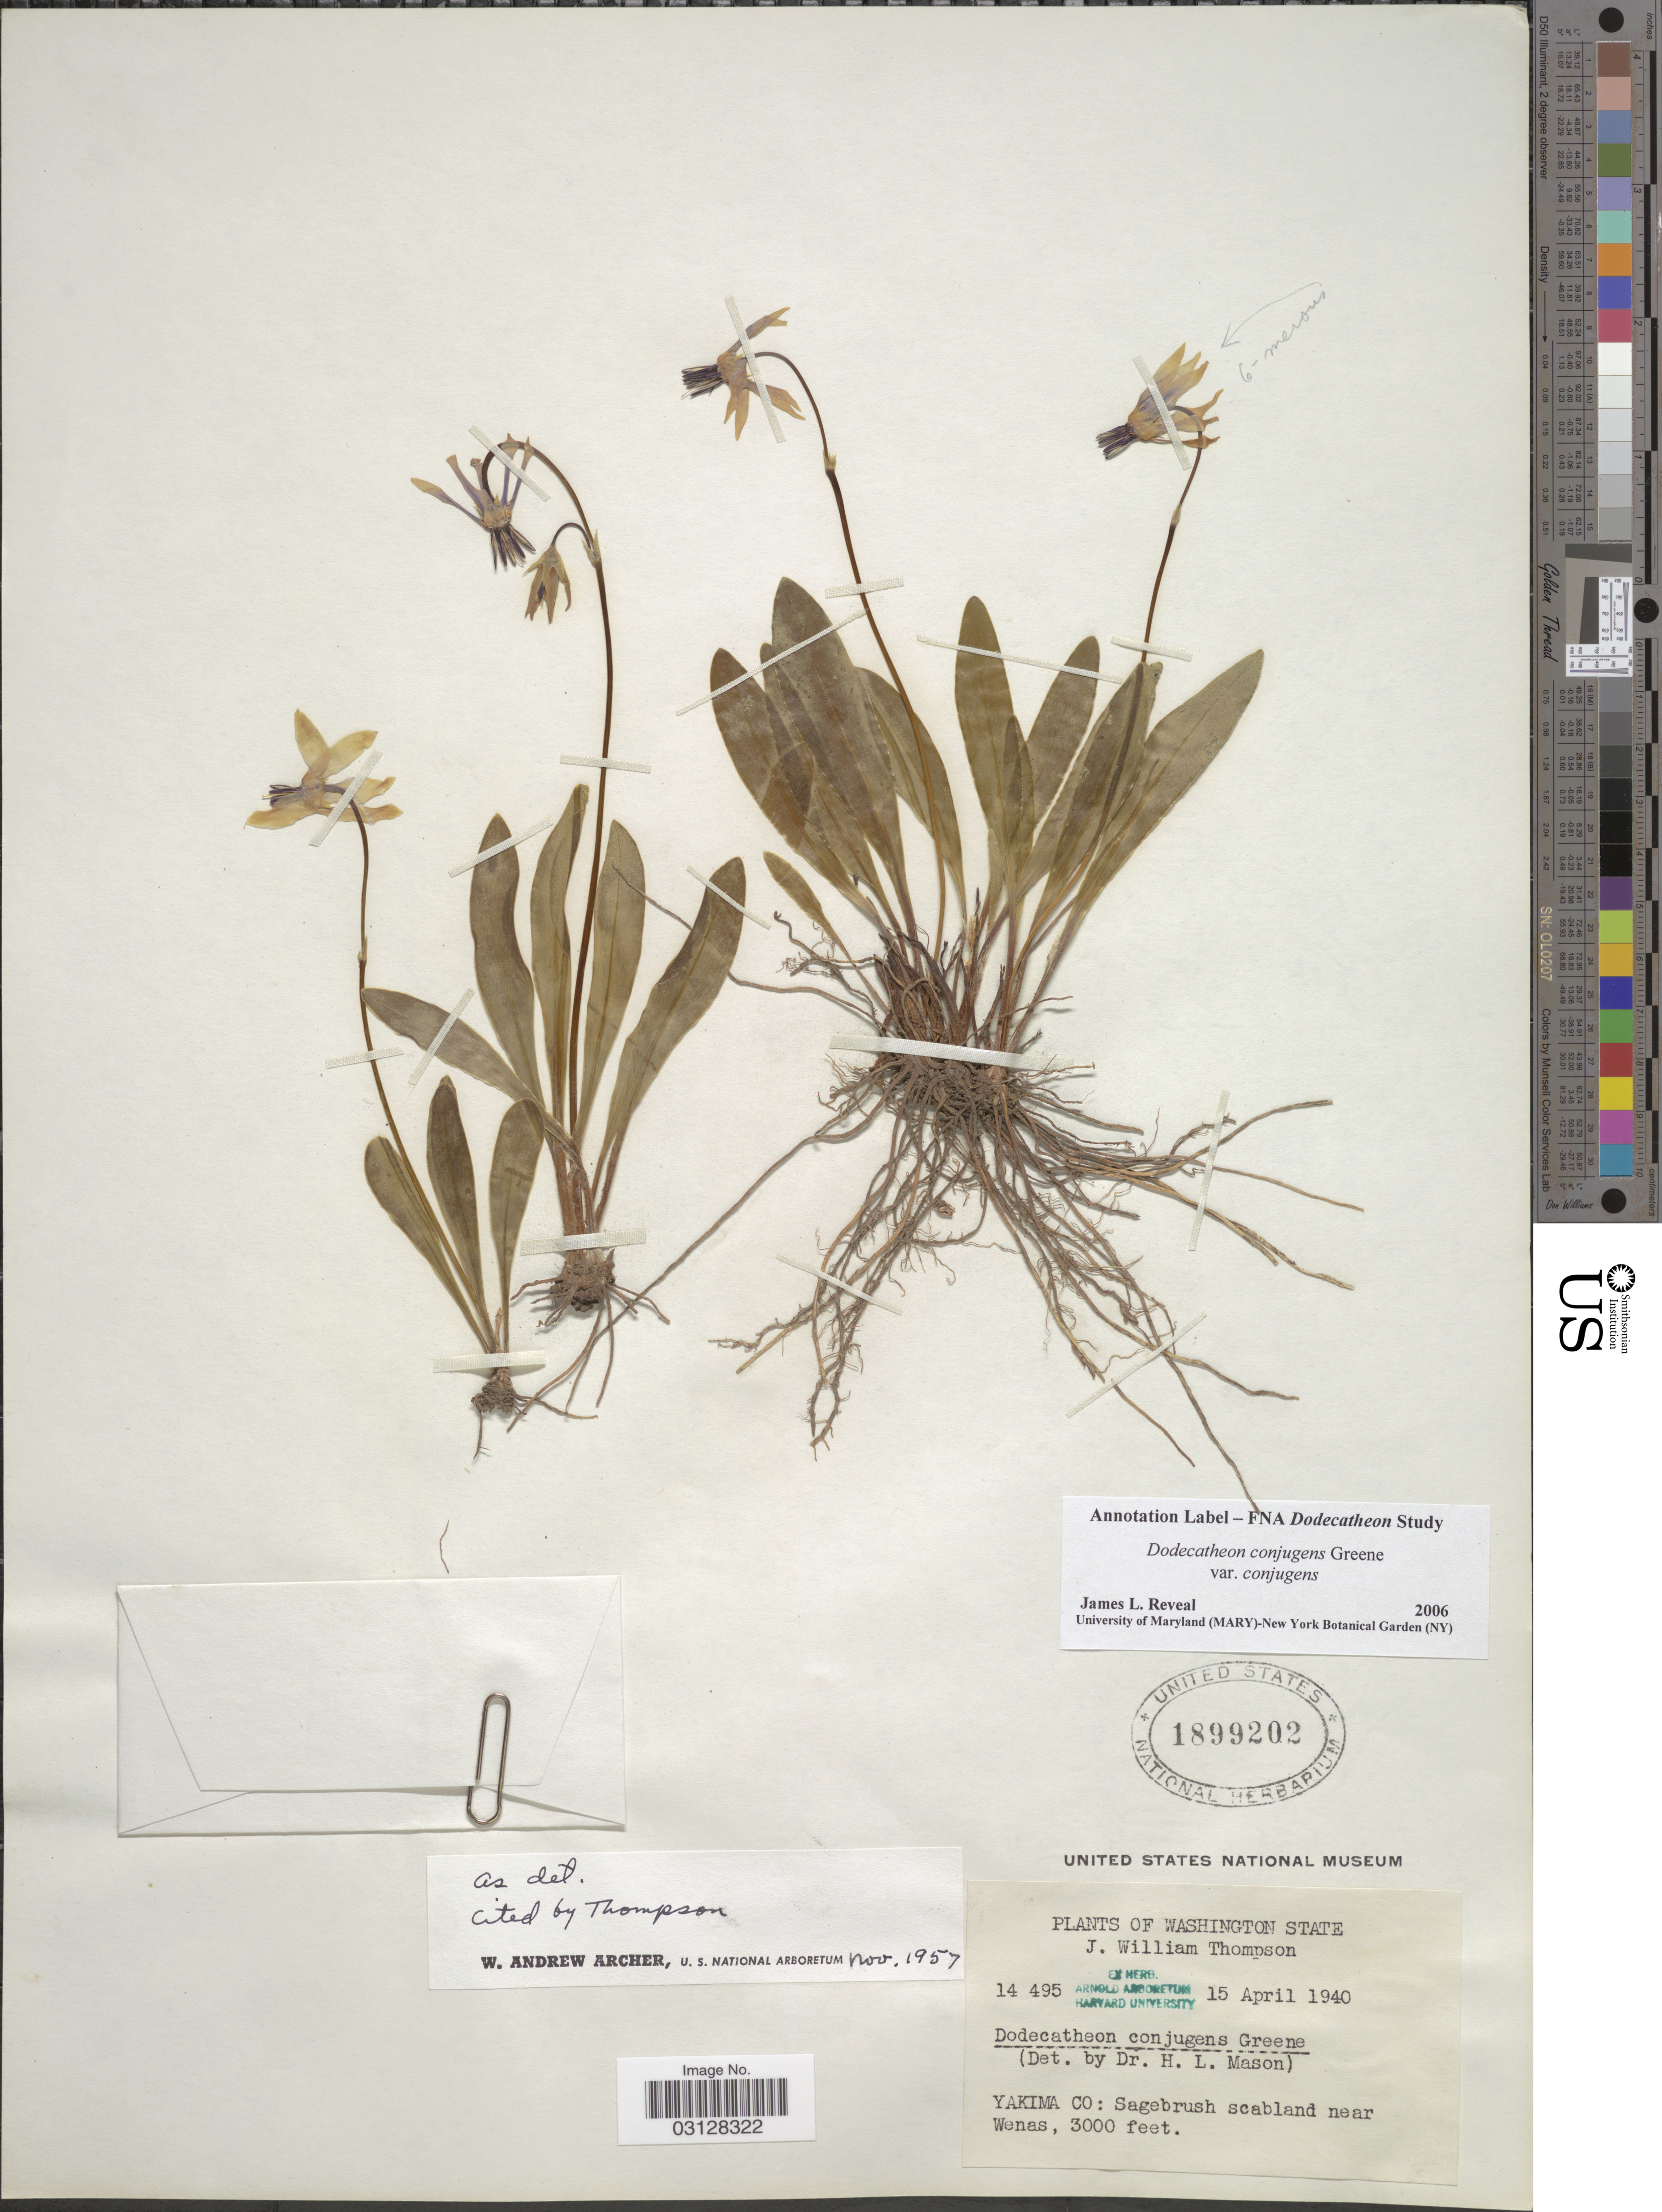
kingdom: Plantae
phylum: Tracheophyta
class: Magnoliopsida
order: Ericales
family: Primulaceae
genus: Dodecatheon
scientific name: Dodecatheon conjugens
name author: Greene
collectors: J. W. Thompson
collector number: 14495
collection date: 1940-04-15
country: United States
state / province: Washington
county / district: Yakima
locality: Yakima Co: Sagebrus scabland near Wenas.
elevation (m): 914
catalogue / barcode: US 1899202